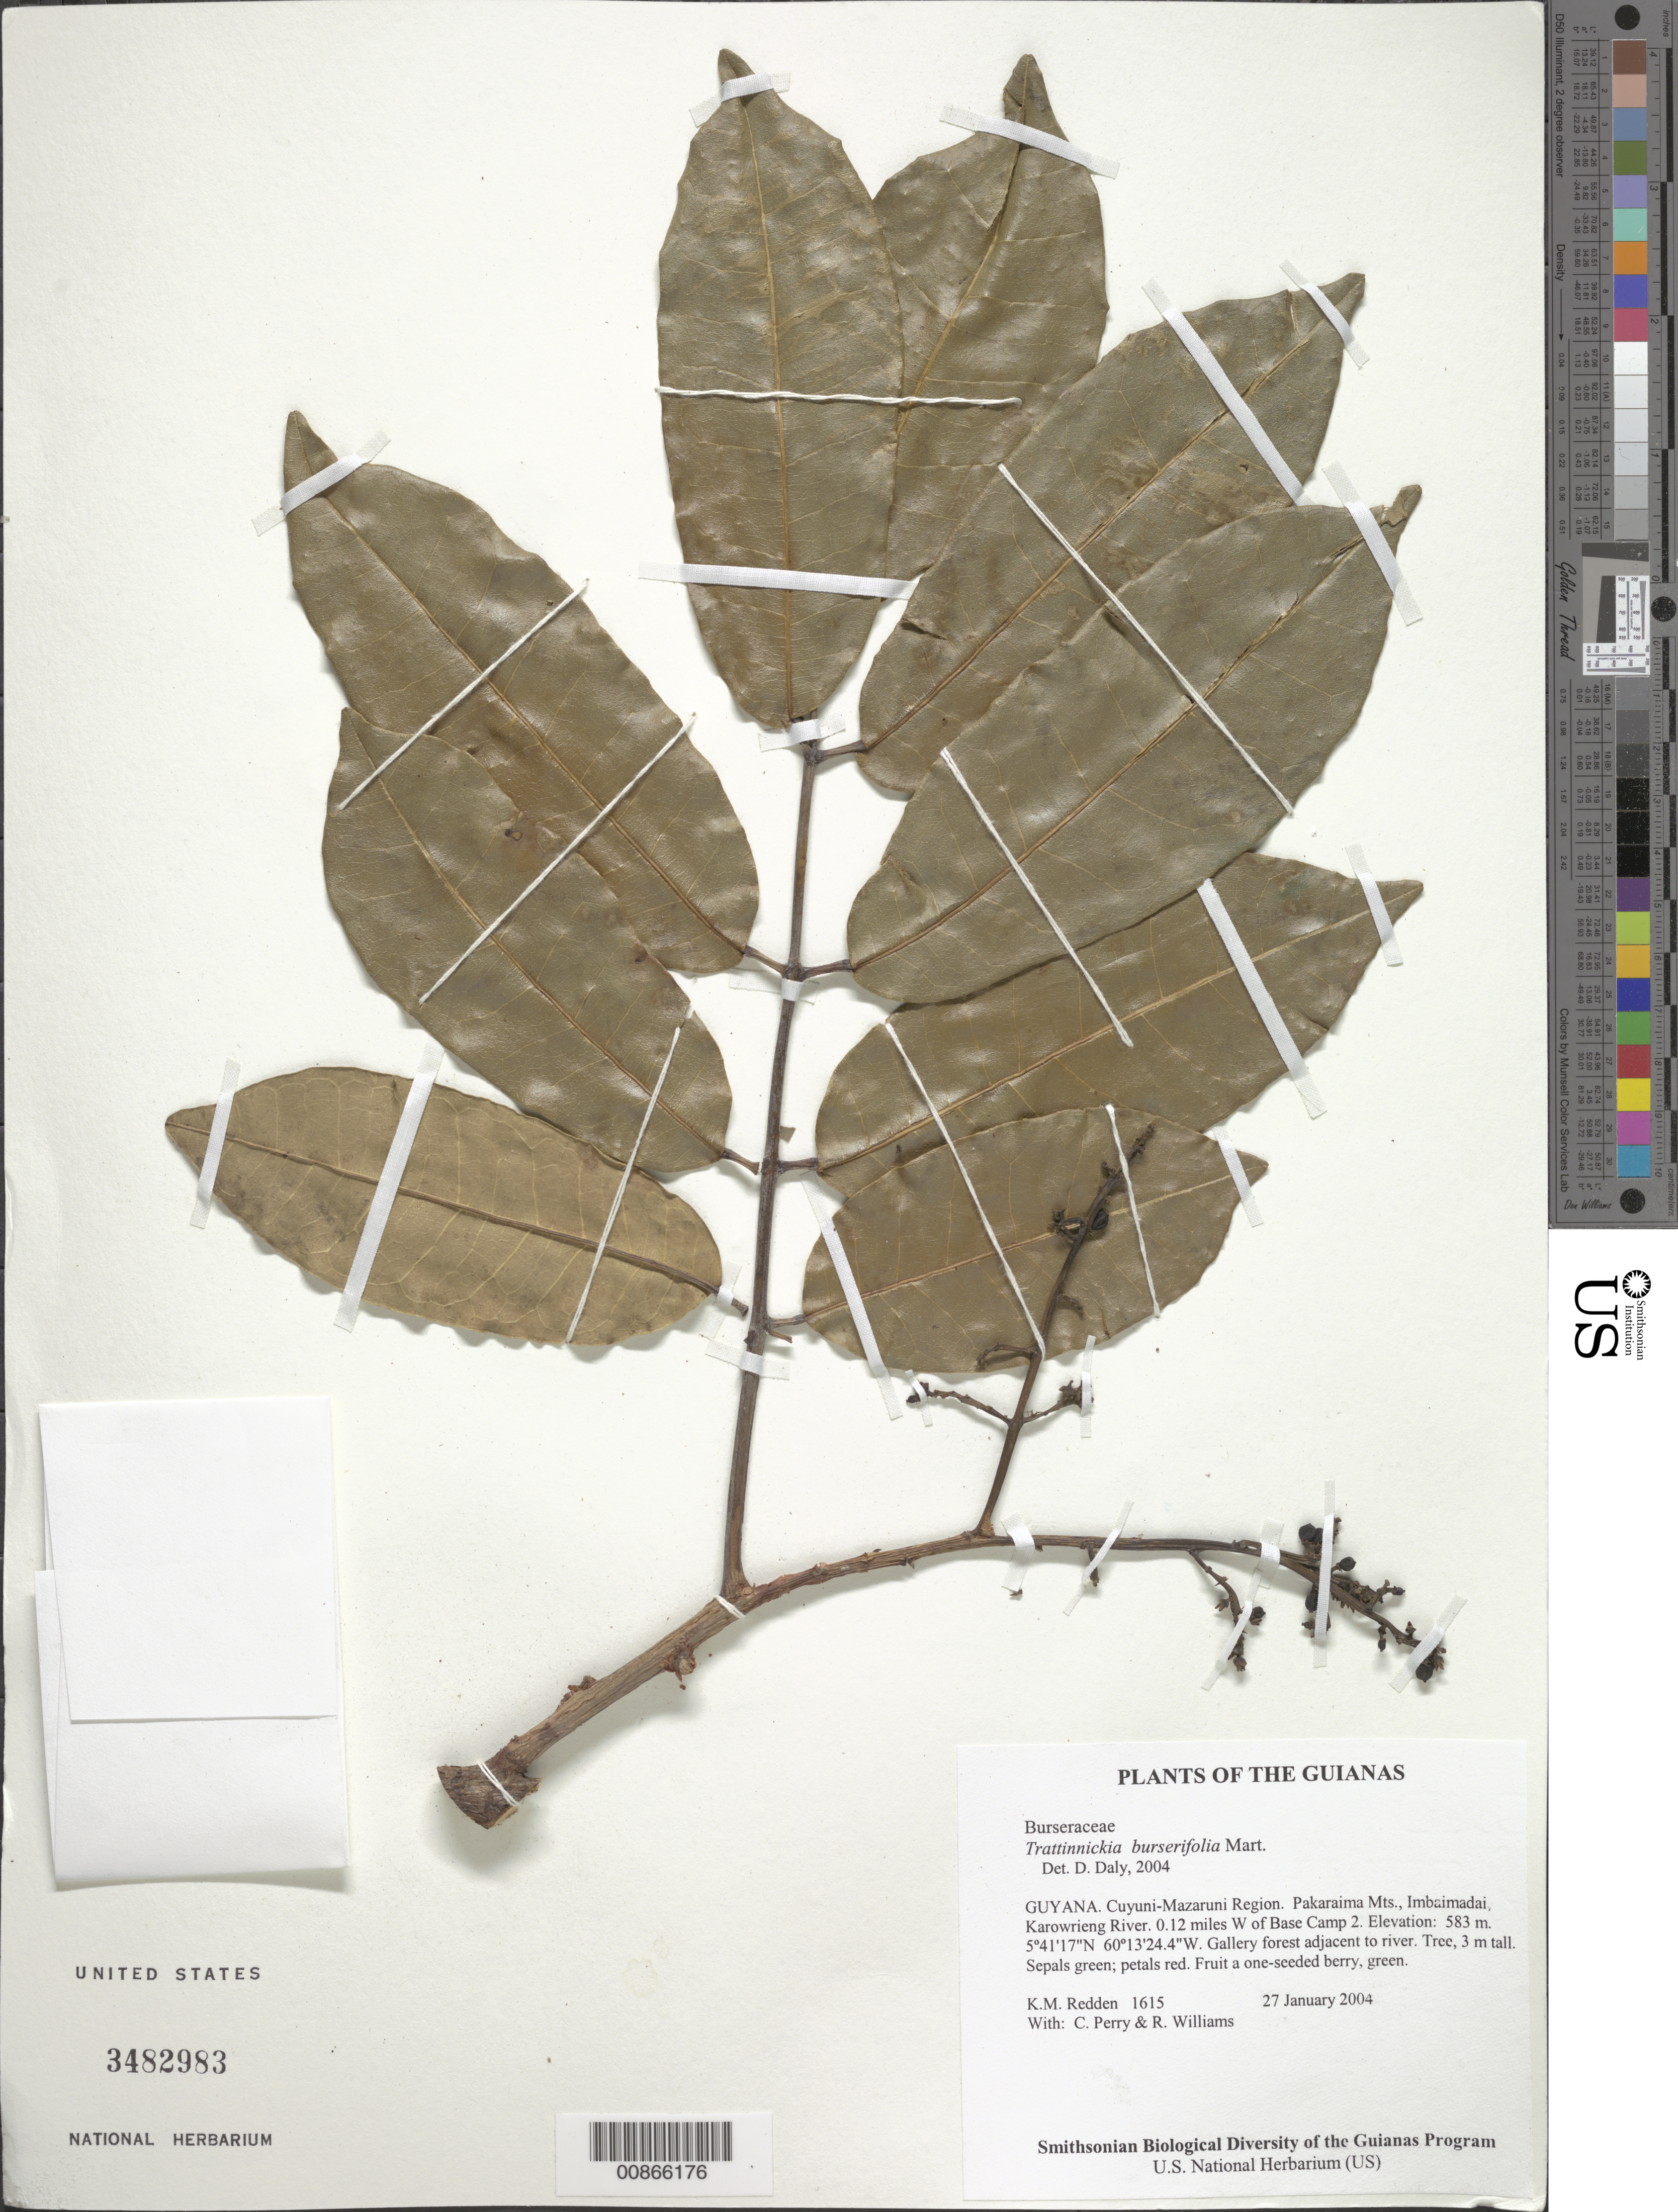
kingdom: Plantae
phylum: Tracheophyta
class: Magnoliopsida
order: Sapindales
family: Burseraceae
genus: Trattinnickia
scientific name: Trattinnickia burserifolia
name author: Mart.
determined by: Daly, D. C.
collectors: K. M. Redden, C. Perry & R. Williams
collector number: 1615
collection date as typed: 27 January 2004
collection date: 2004-01-27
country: Guyana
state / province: Cuyuni-Mazaruni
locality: Pakaraima Mts., Imbaimadai, Karowrieng River. 0.12 miles W of Base Camp 2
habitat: Gallery forest adjacent to river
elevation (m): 583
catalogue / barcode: US 3482983